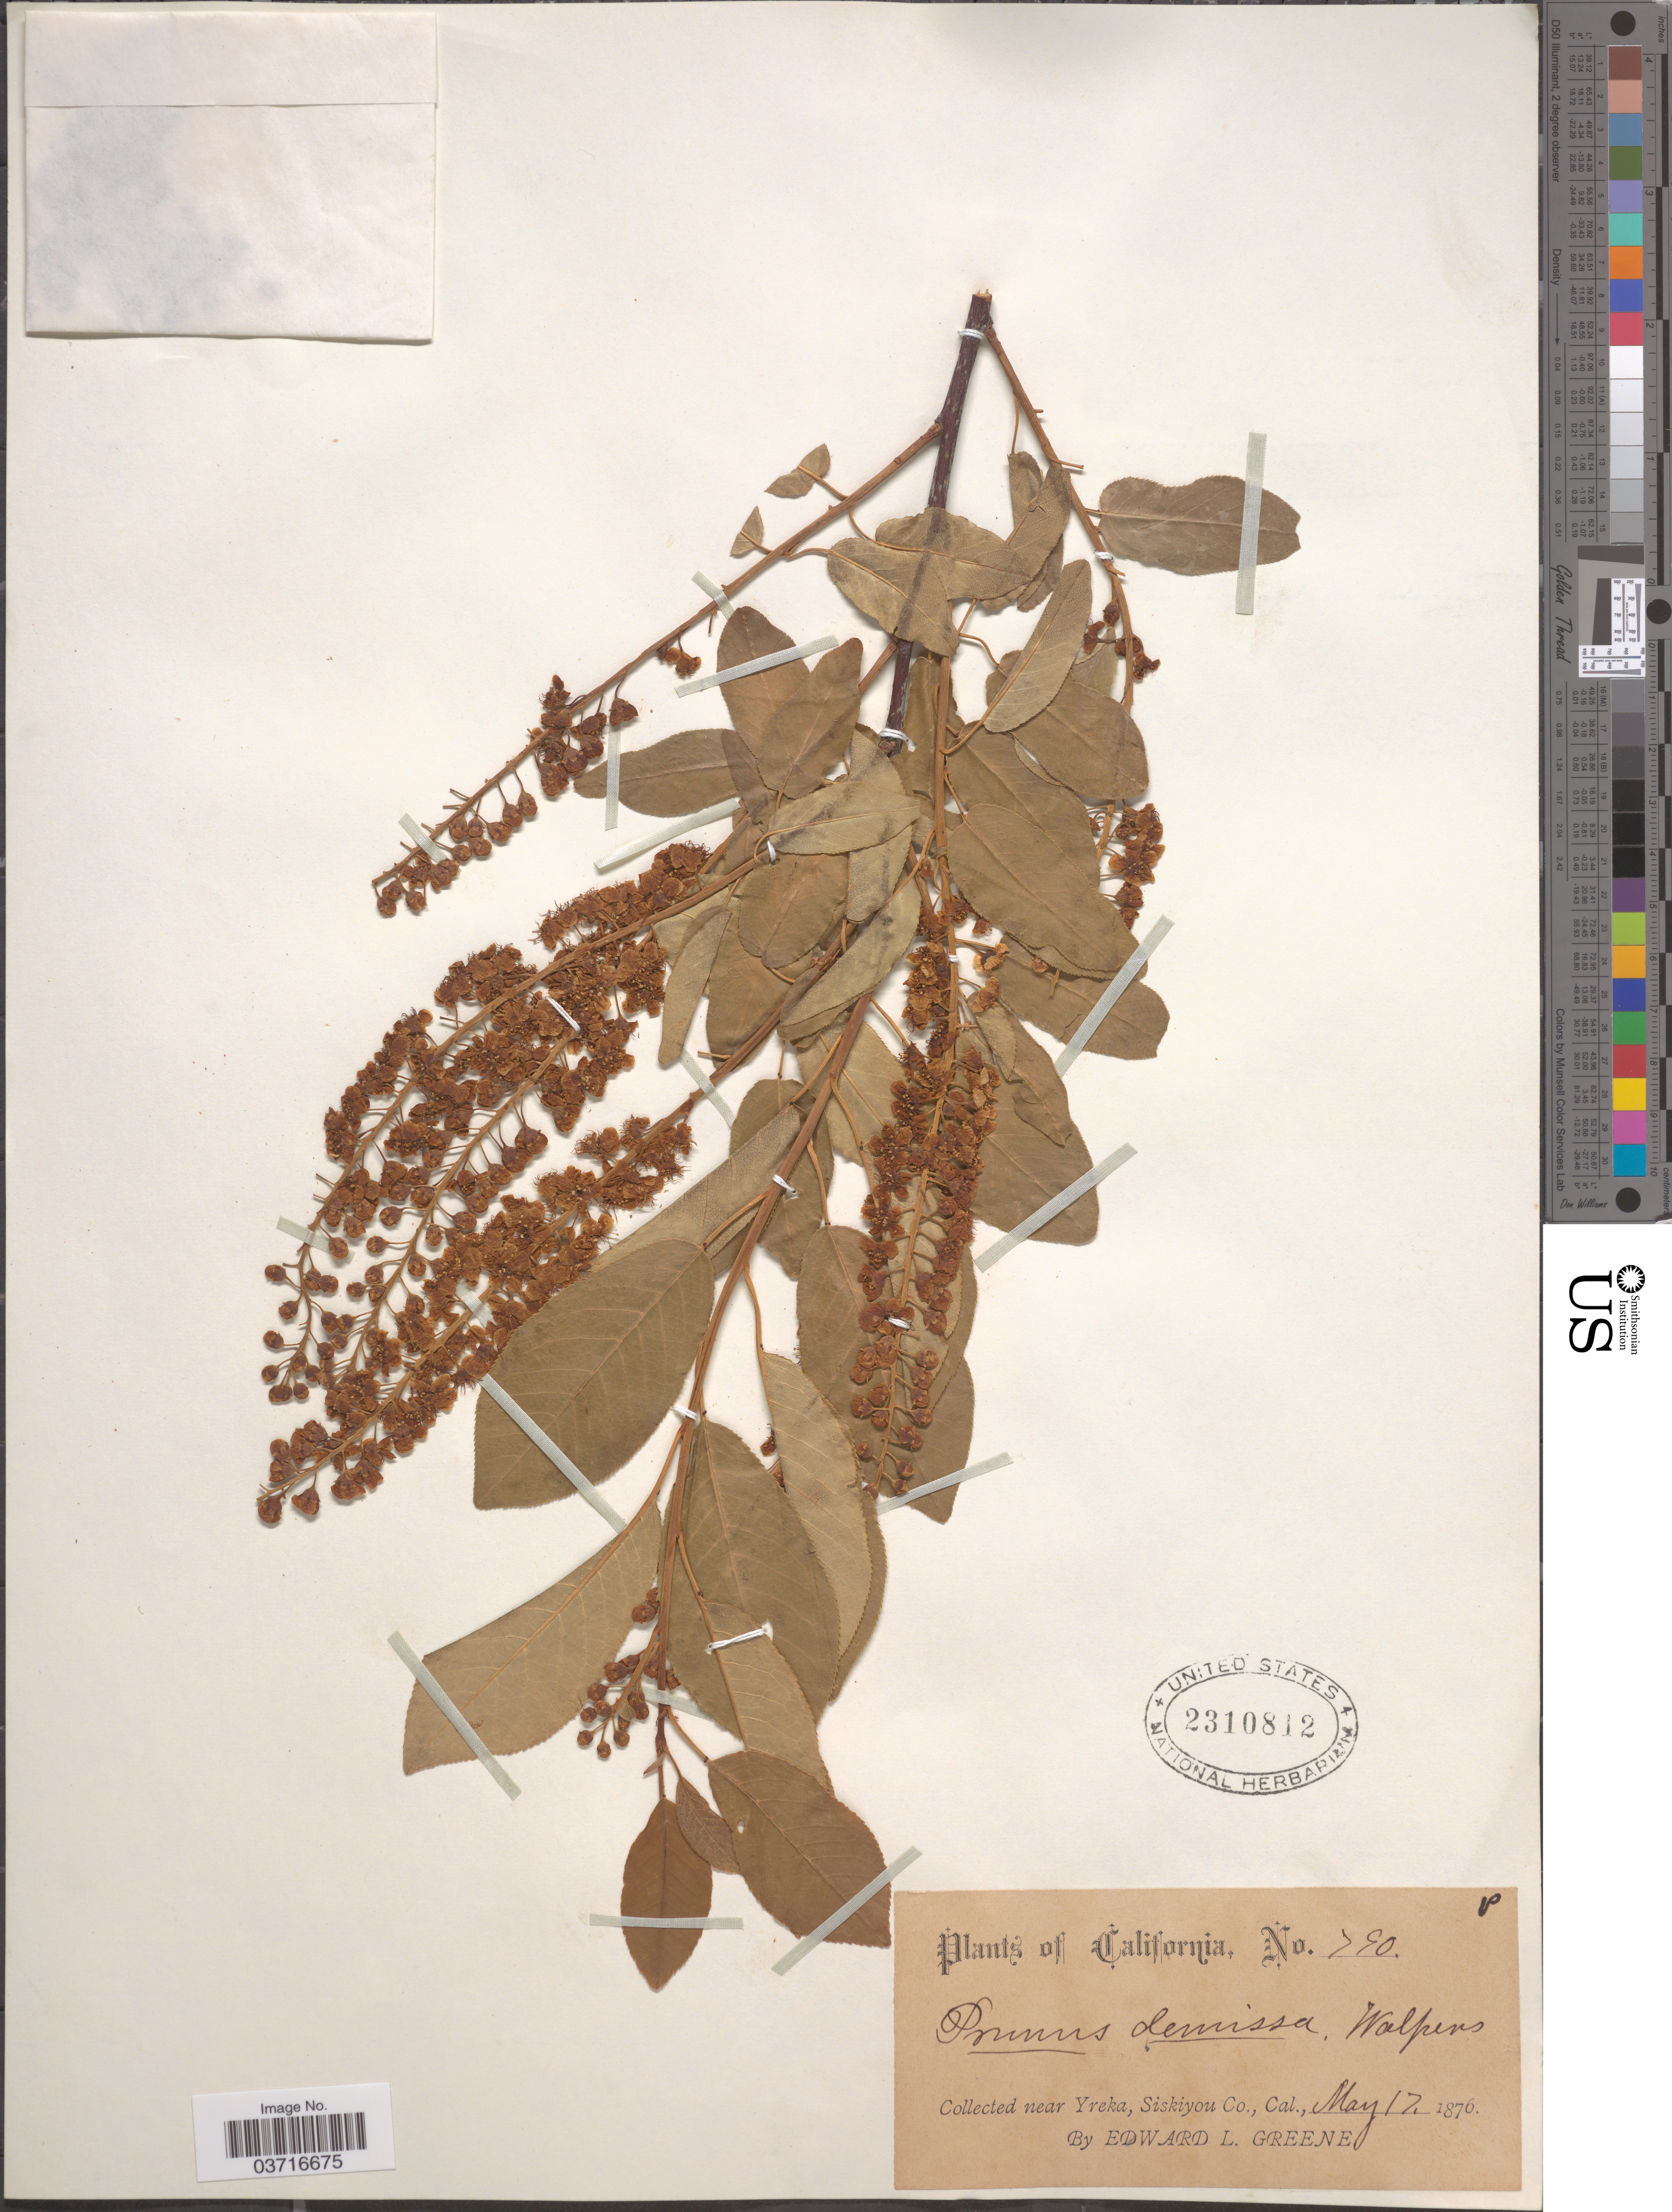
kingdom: Plantae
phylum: Tracheophyta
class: Magnoliopsida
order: Rosales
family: Rosaceae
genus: Prunus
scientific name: Prunus sp.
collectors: E. L. Greene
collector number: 790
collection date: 1876-05-17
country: United States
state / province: California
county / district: Siskiyou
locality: Near Yreka, Siskiyou Co.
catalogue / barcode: US 2310812